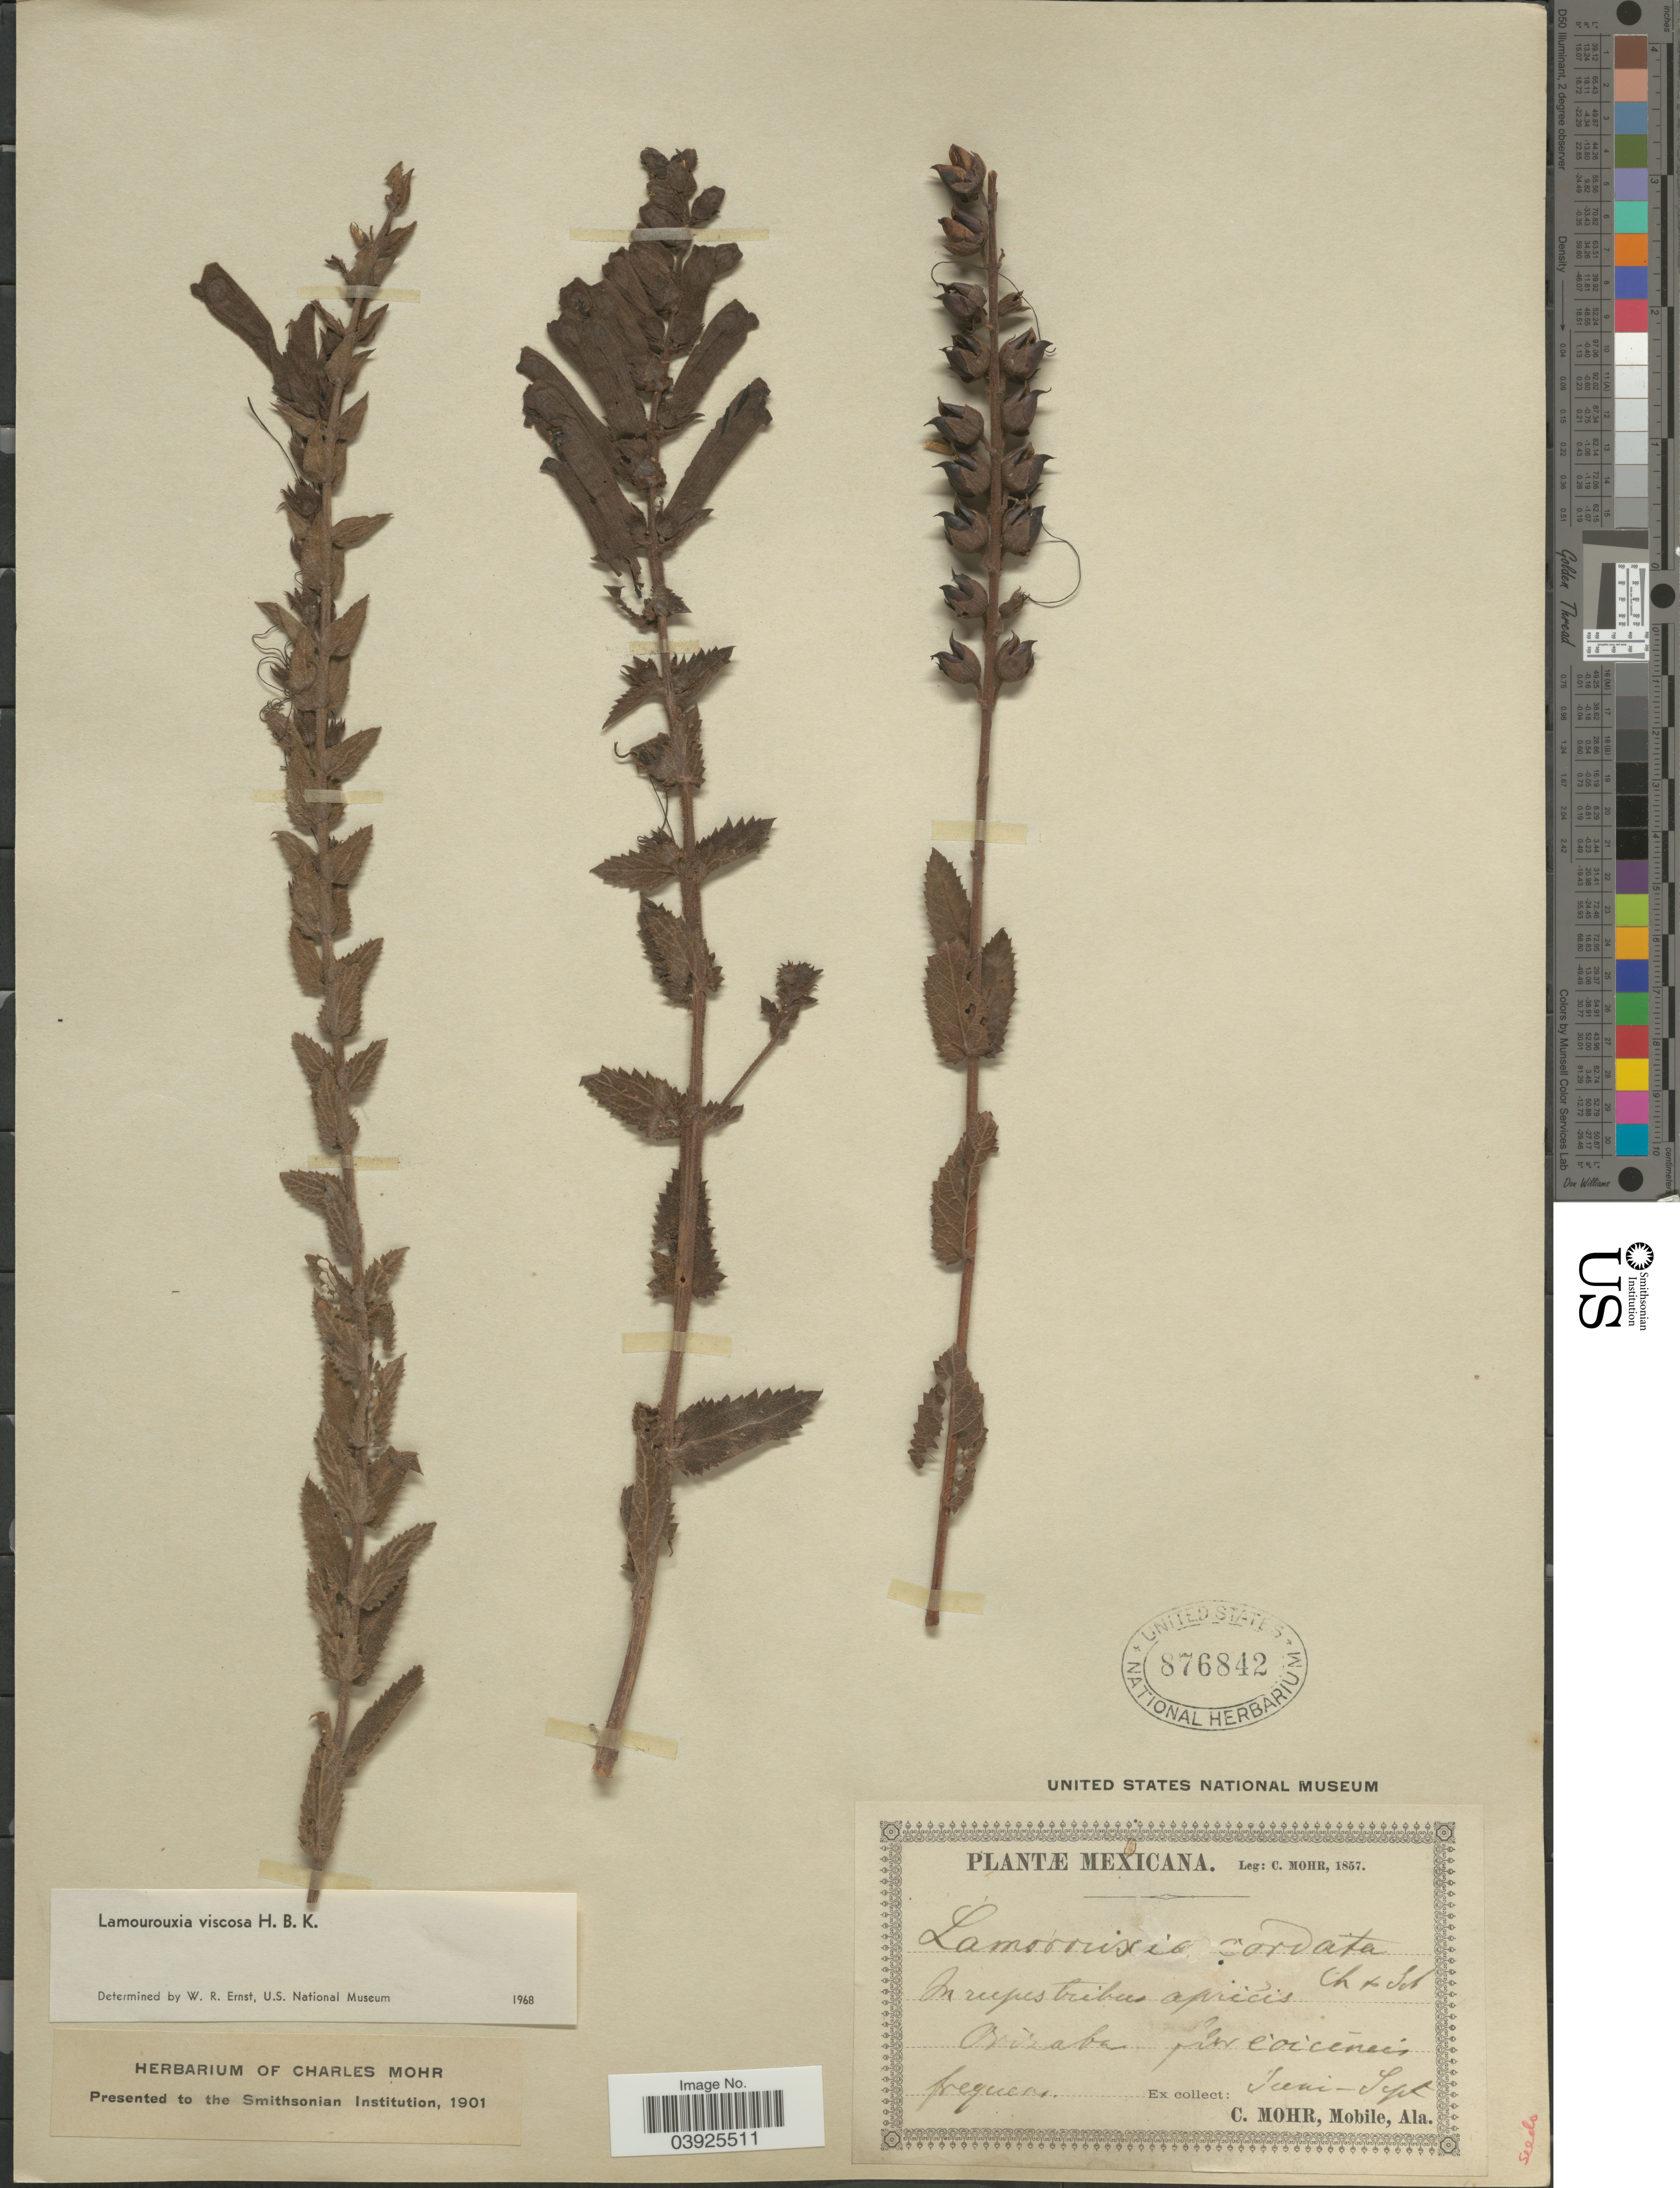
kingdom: Plantae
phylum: Tracheophyta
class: Magnoliopsida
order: Lamiales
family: Orobanchaceae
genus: Lamourouxia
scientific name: Lamourouxia viscosa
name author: Kunth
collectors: Mohr, C. T. (herbarium)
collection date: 1857-06/1857-09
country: Mexico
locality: Orizaba.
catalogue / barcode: US 876842